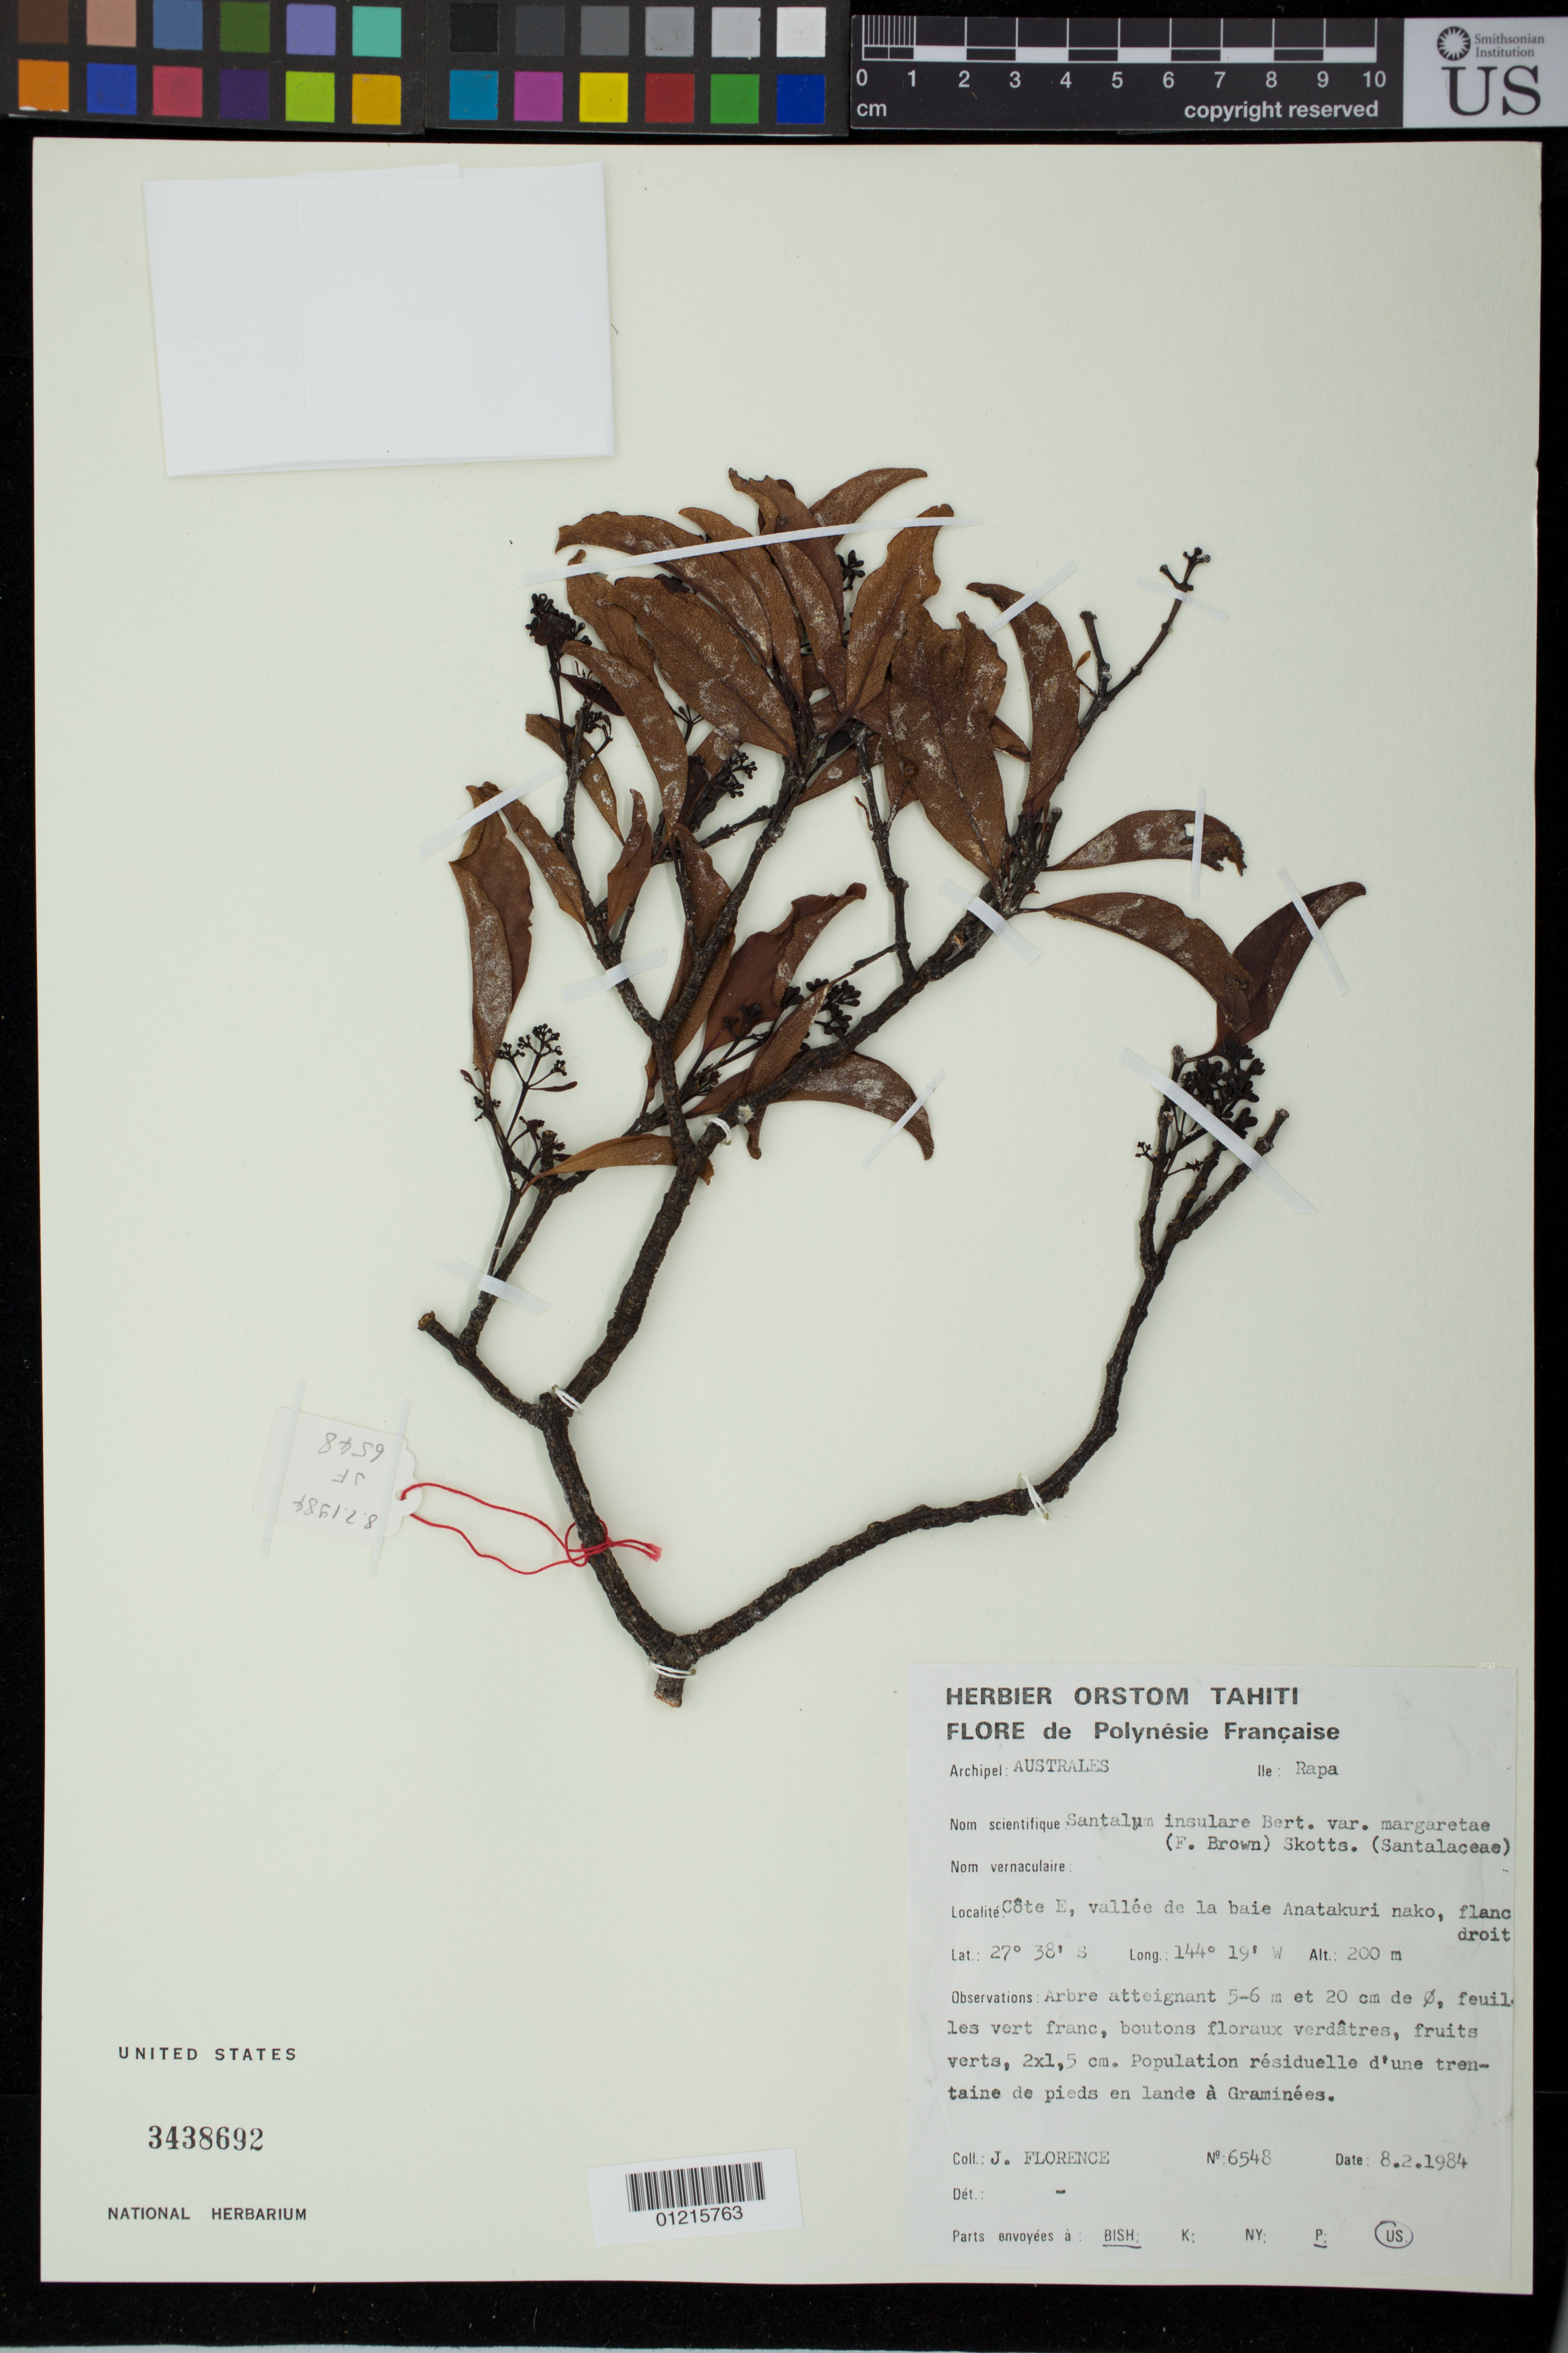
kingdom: Plantae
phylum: Tracheophyta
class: Magnoliopsida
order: Santalales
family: Santalaceae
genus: Santalum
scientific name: Santalum insulare var. margaretae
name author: (F. Br.) Skottsb.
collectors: J. Florence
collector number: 6548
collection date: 1984-02-08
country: French Polynesia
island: Rapa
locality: Còte E, vallèe de la baie Anatakuri nako, flan droit.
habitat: d'une trentaine de pieds en lande à Graminèes.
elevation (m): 200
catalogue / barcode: US 3438692